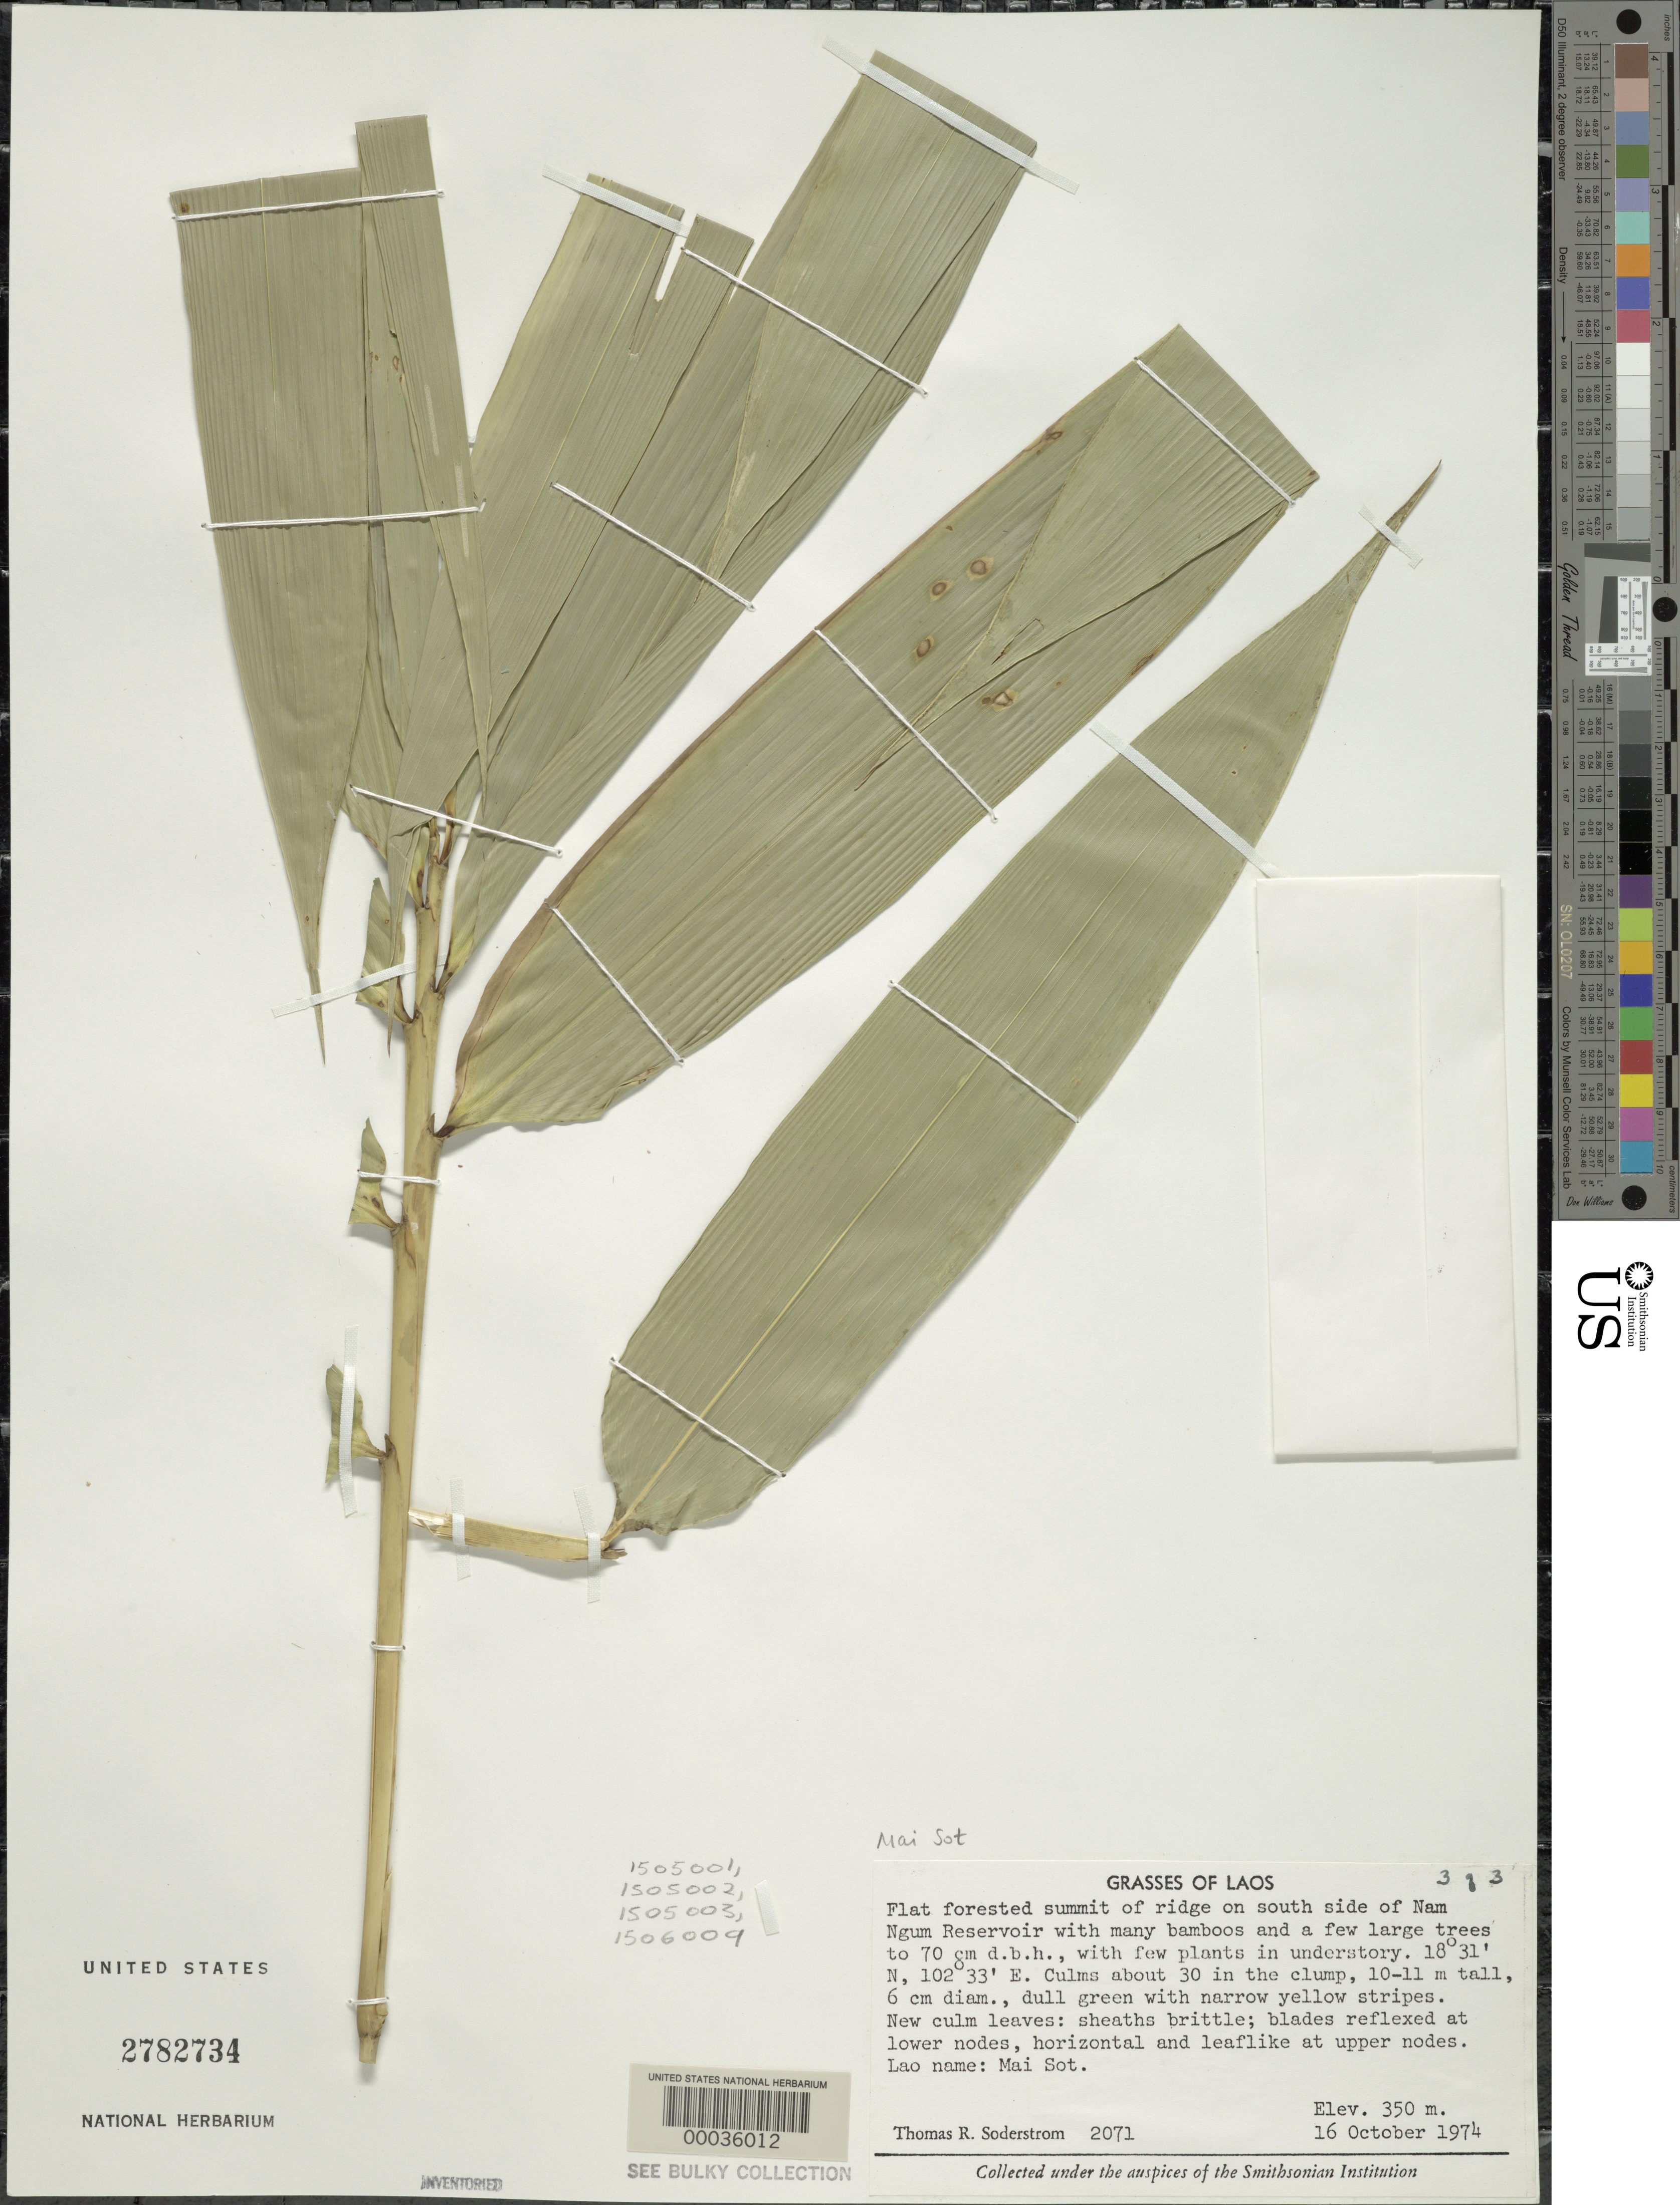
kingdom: Plantae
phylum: Tracheophyta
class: Liliopsida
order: Poales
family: Poaceae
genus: Dendrocalamus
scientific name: Dendrocalamus sp.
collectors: T. R. Soderstrom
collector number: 2071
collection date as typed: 16 Oct 1974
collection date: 1974-10-16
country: Laos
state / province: Viangchan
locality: Nam Ngum Reservoir, flat forested summit of ridge on south side of Nam Ngum Reservoir.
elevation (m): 350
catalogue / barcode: US 2782734